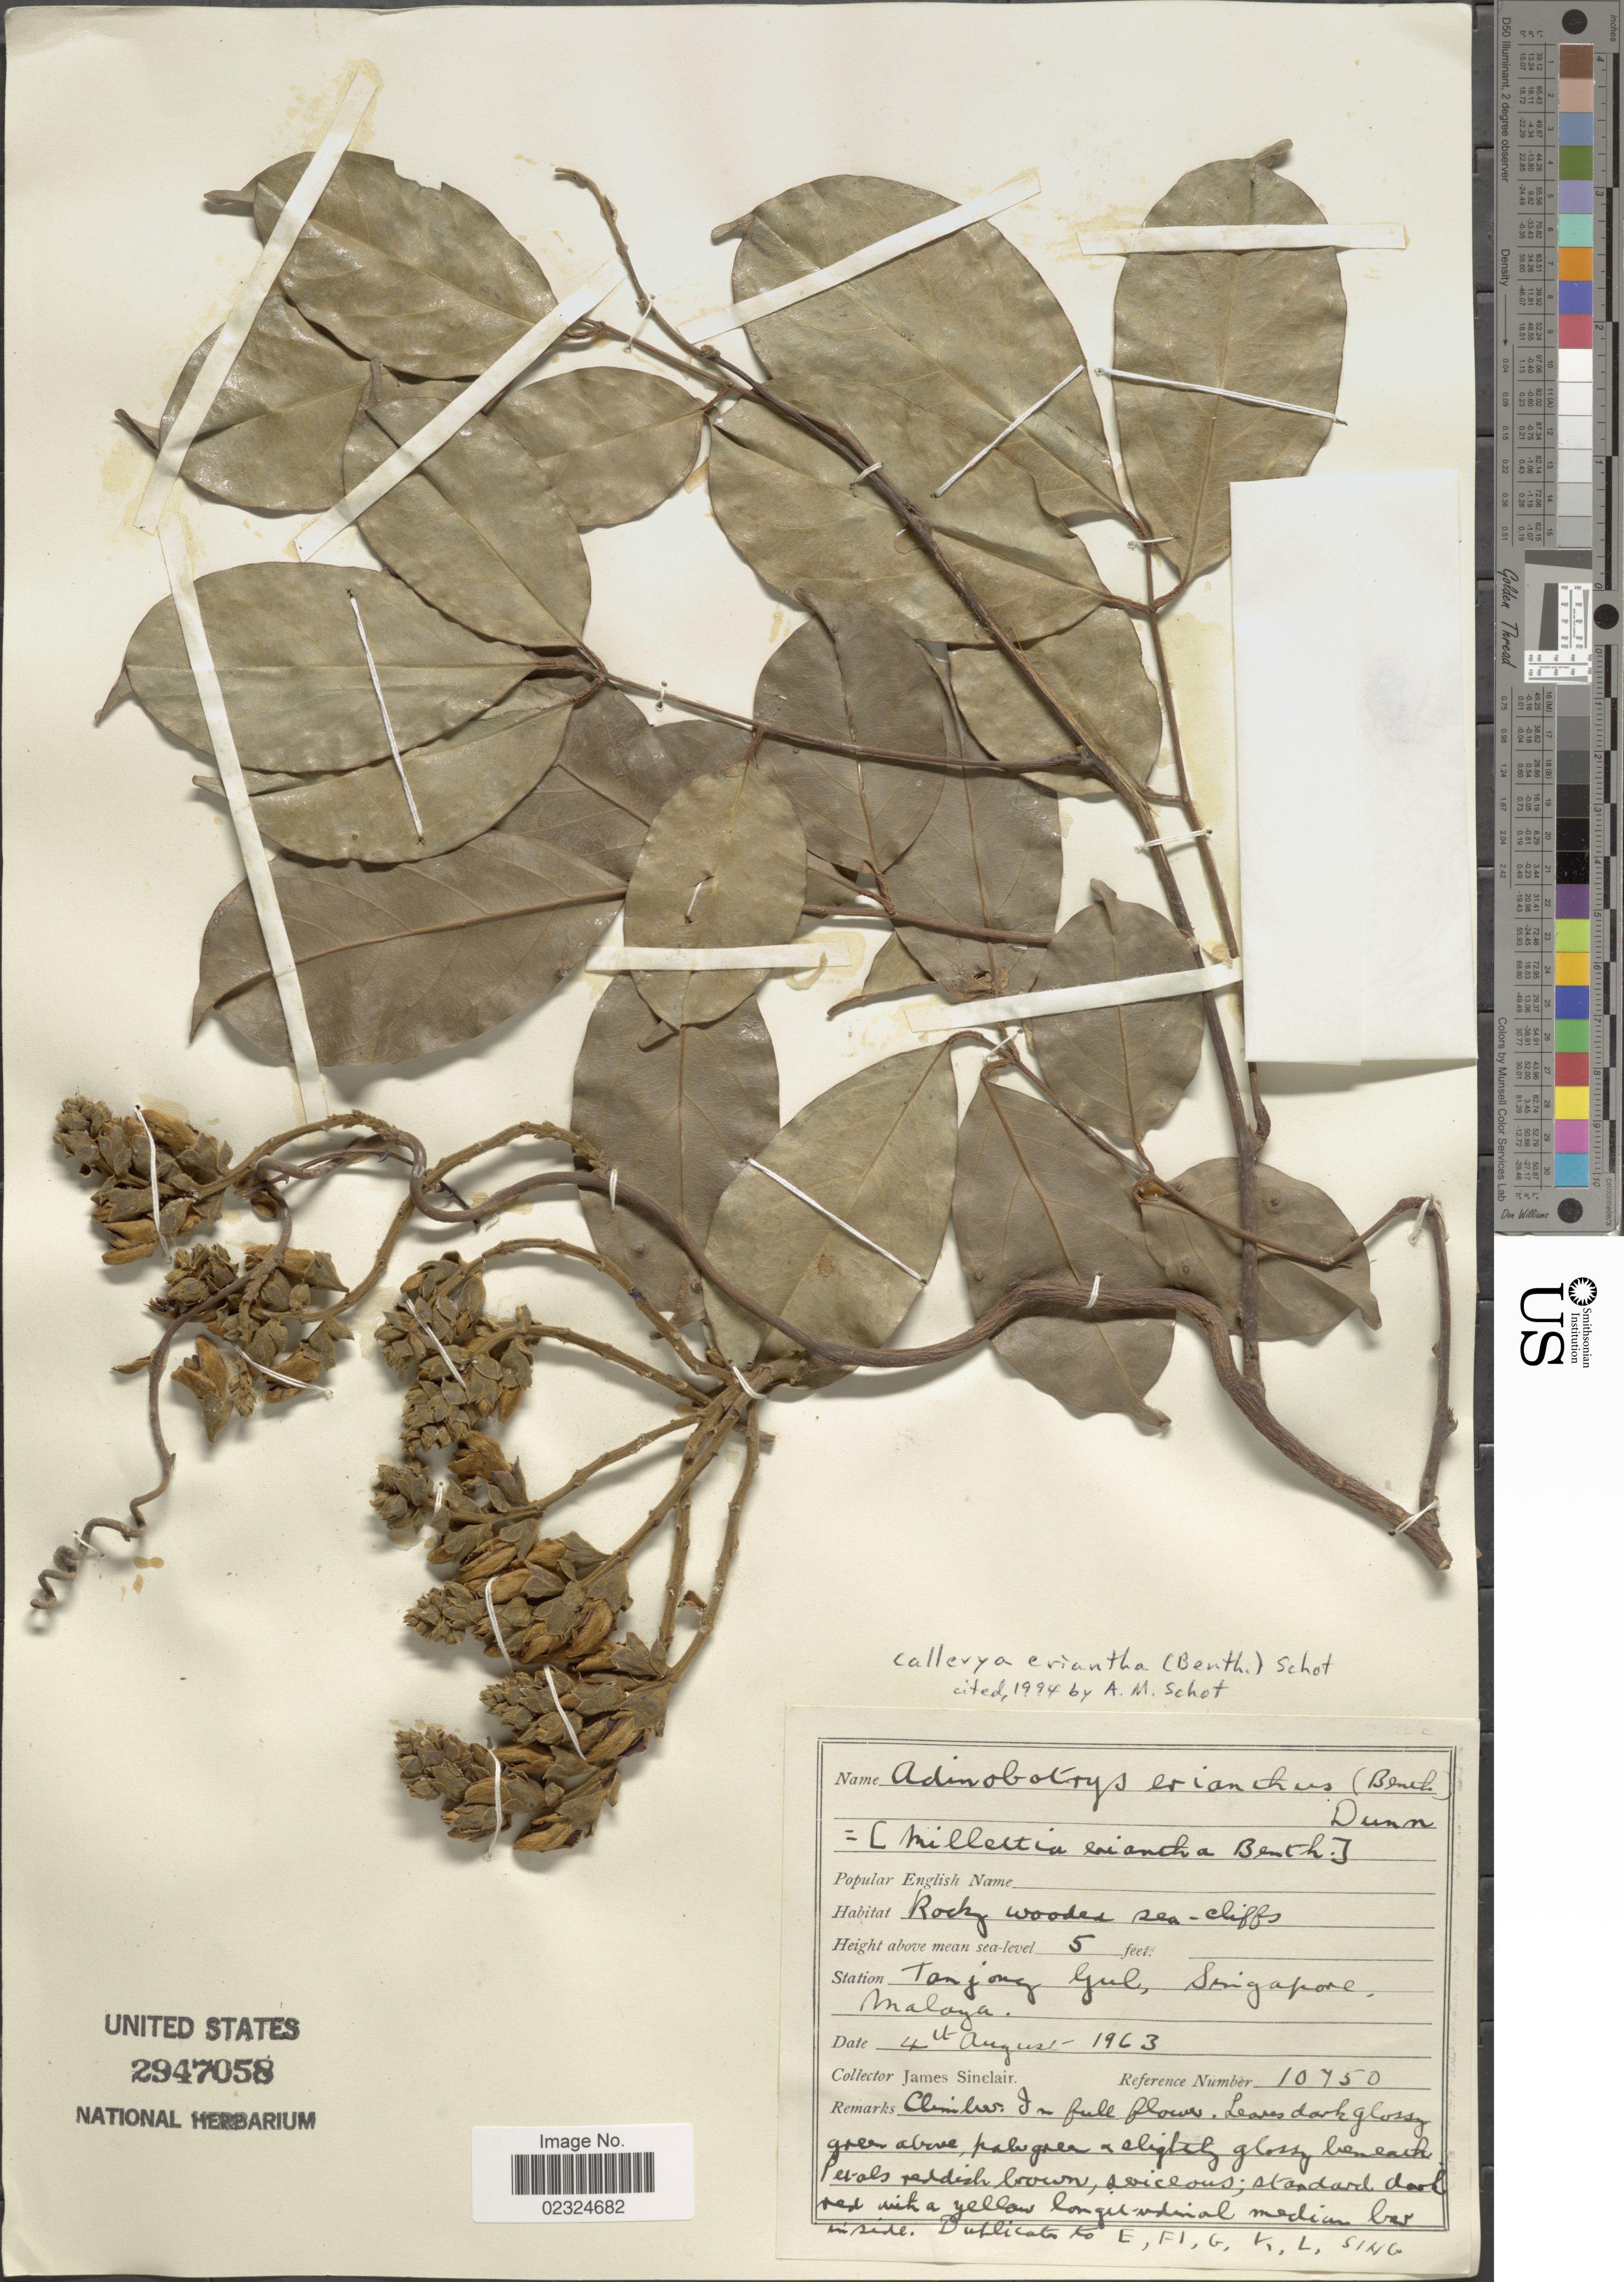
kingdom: Plantae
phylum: Tracheophyta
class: Magnoliopsida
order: Fabales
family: Fabaceae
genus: Whitfordiodendron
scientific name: Whitfordiodendron erianthum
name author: (Benth.) Dunn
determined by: Strong, Mark T., (BOT), Smithsonian Institution - National Museum of Natural History (UNITED STATES)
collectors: J. Sinclair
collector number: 10750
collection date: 1963-08-04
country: Singapore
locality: Tanjong Gul, Malaya.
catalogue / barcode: US 2947058